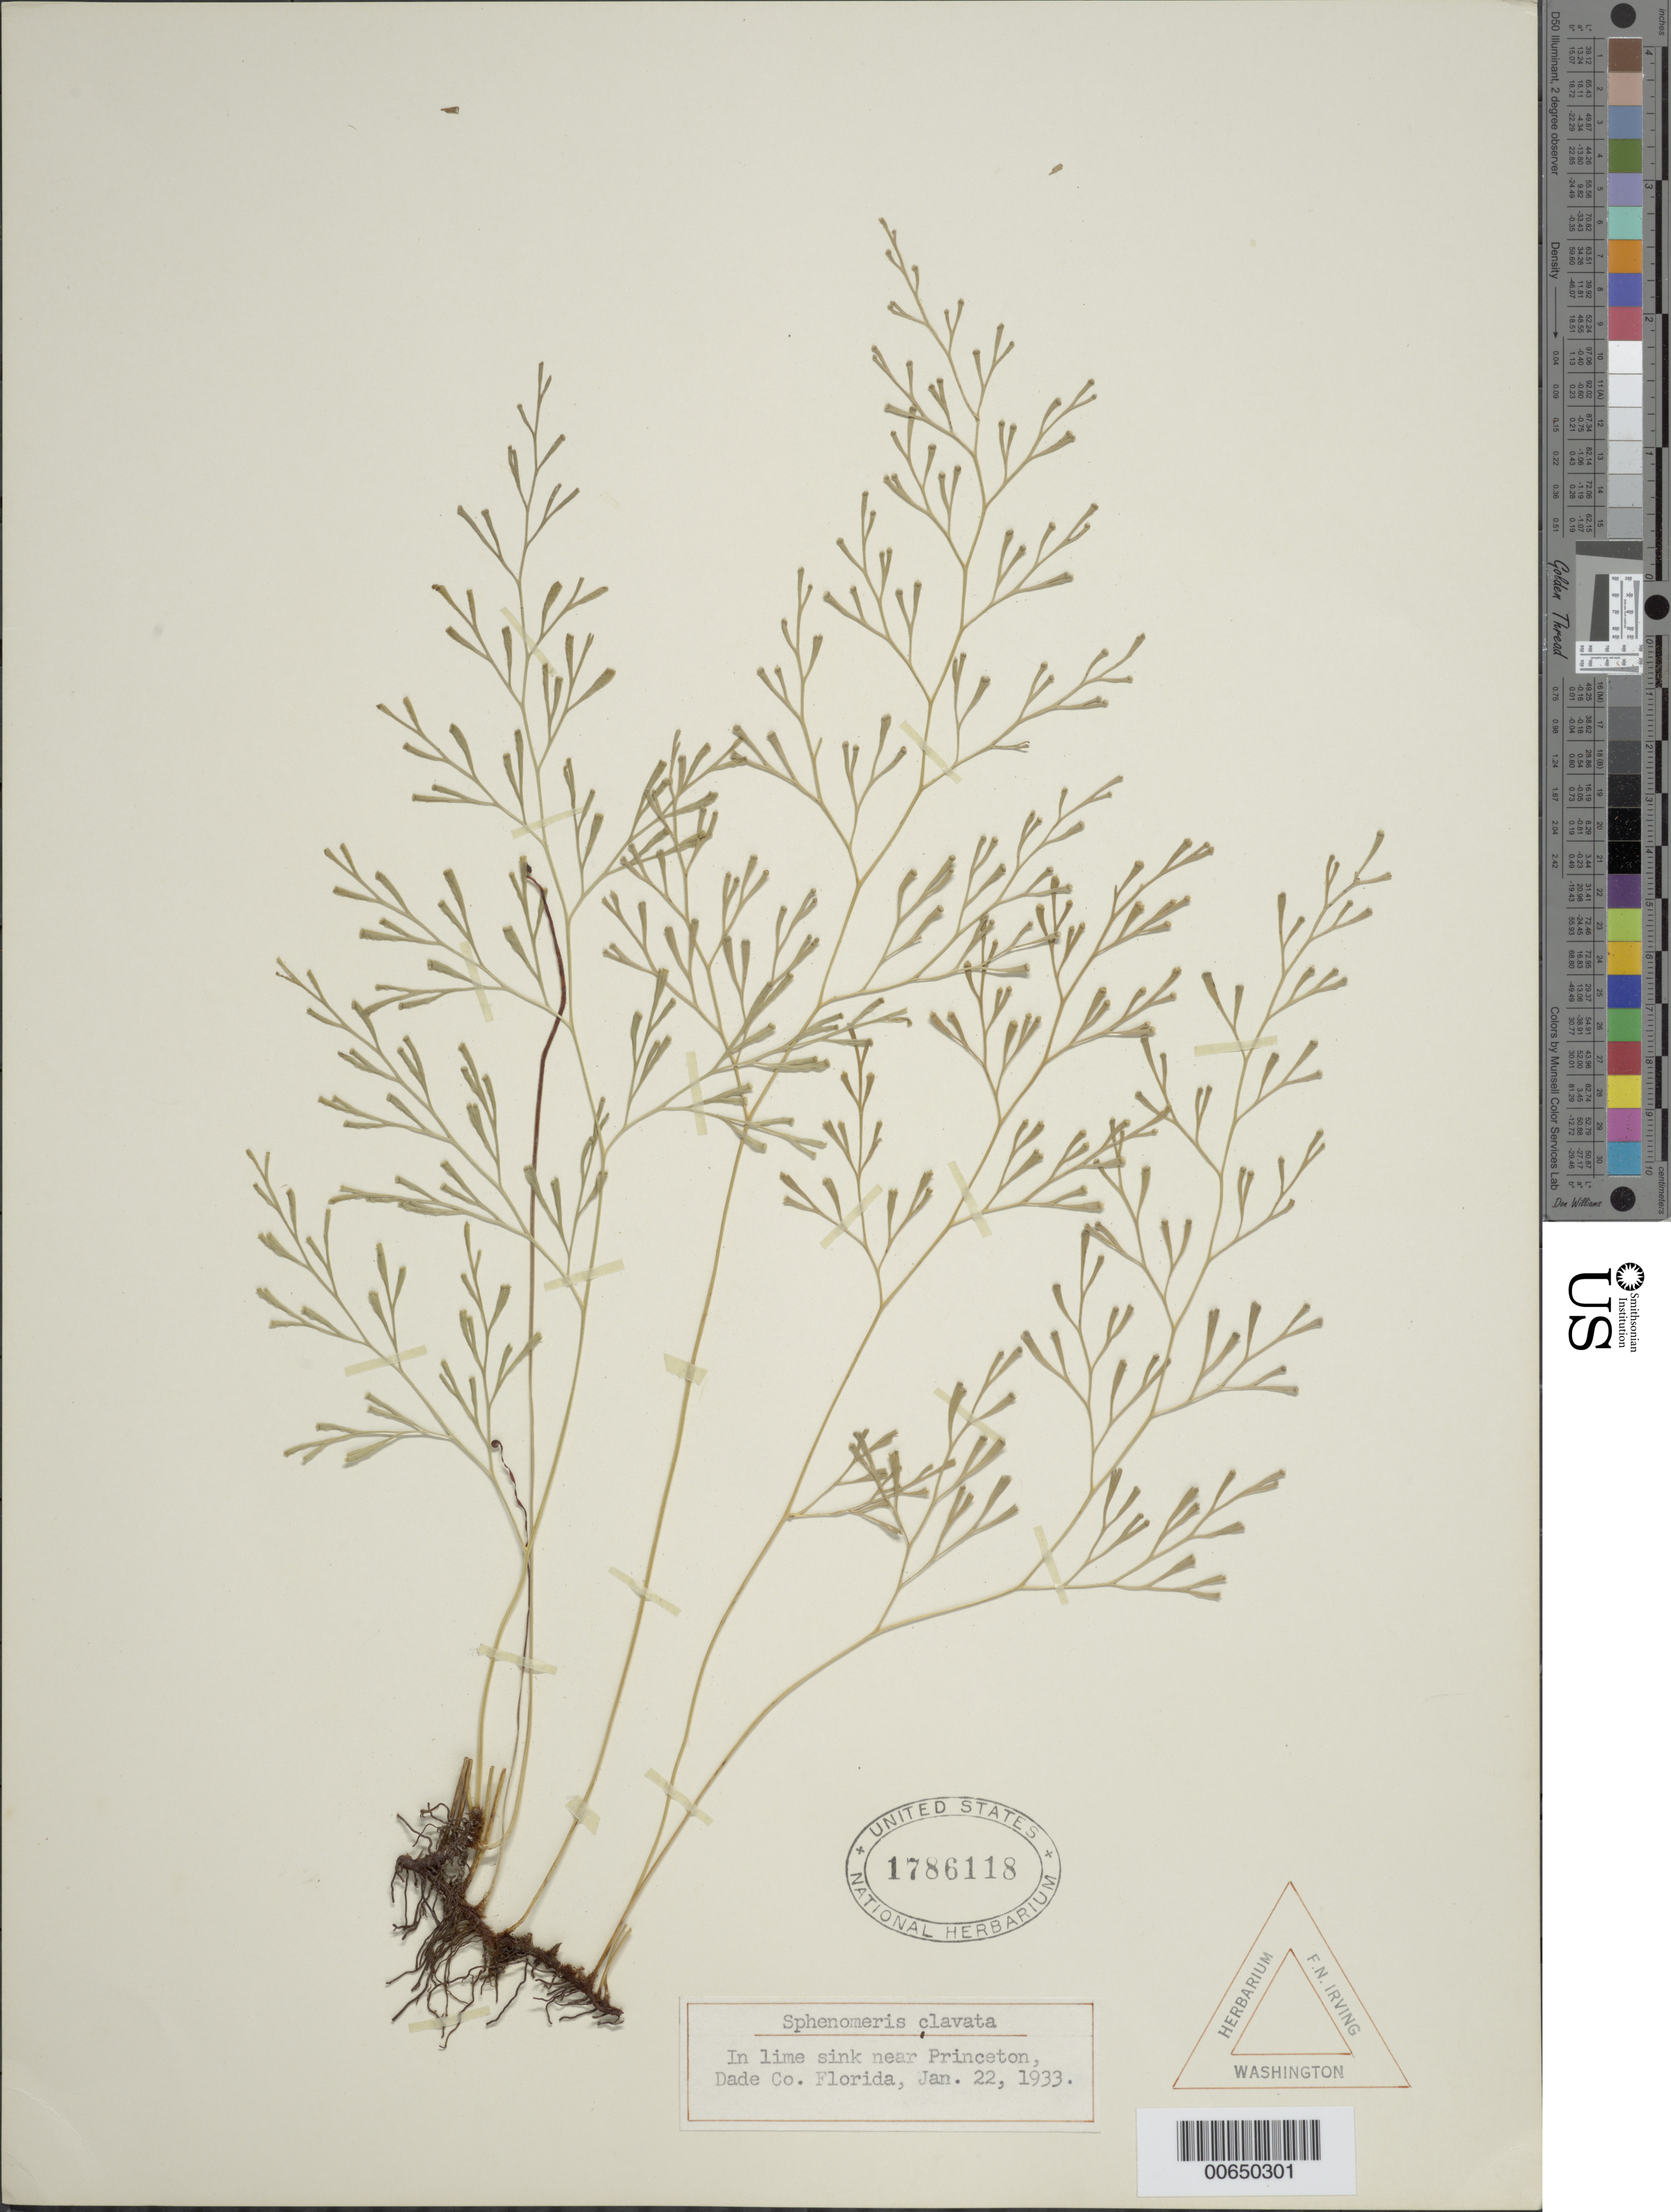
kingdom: Plantae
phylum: Tracheophyta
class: Polypodiopsida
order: Polypodiales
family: Lindsaeaceae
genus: Sphenomeris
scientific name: Sphenomeris clavata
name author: (L.) Maxon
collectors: F. Irving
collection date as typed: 22 Jan 1933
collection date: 1933-01-22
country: United States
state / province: Florida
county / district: Dade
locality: Near Princeton.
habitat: In lime sink.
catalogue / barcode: US 1786118